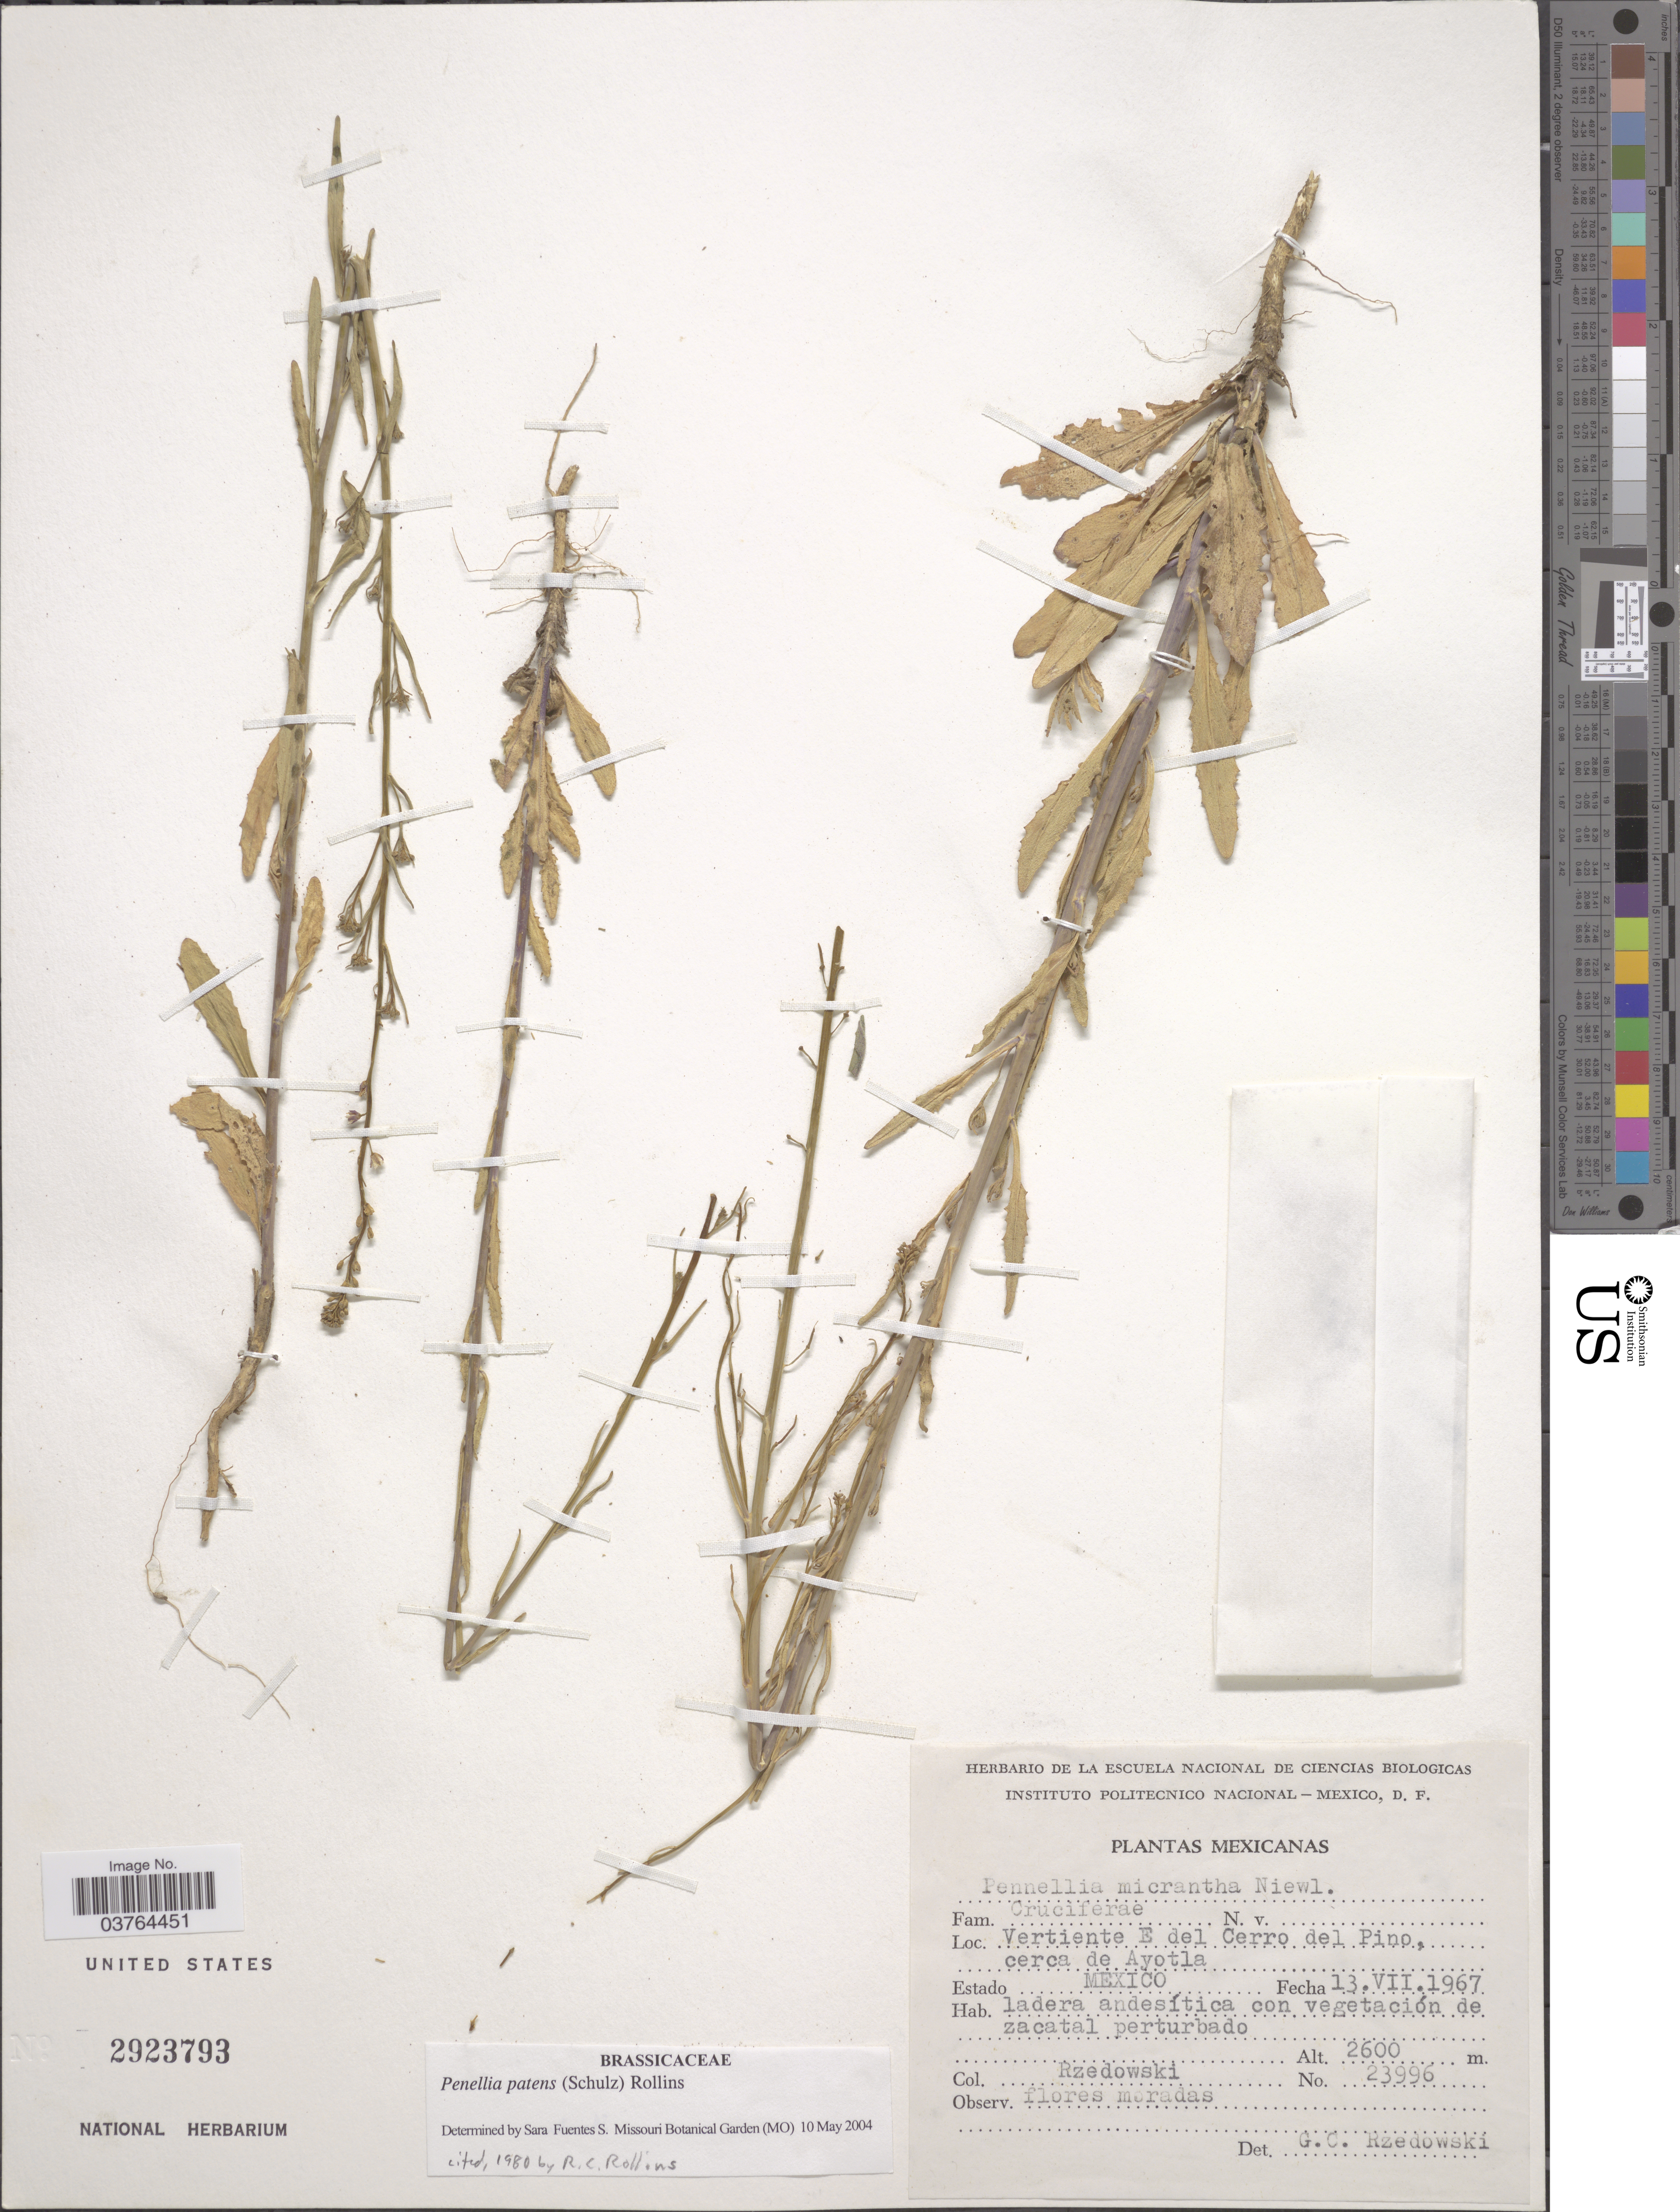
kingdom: Plantae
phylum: Tracheophyta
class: Magnoliopsida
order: Brassicales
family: Brassicaceae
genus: Pennellia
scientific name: Pennellia patens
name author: (O.E. Schulz) Rollins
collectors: Rzedowski, --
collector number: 23996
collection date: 1967-07-13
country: Mexico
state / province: México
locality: Vertiente E del Cerro del Pino. cerca de Ayotla.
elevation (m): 2600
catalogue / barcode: US 2923793